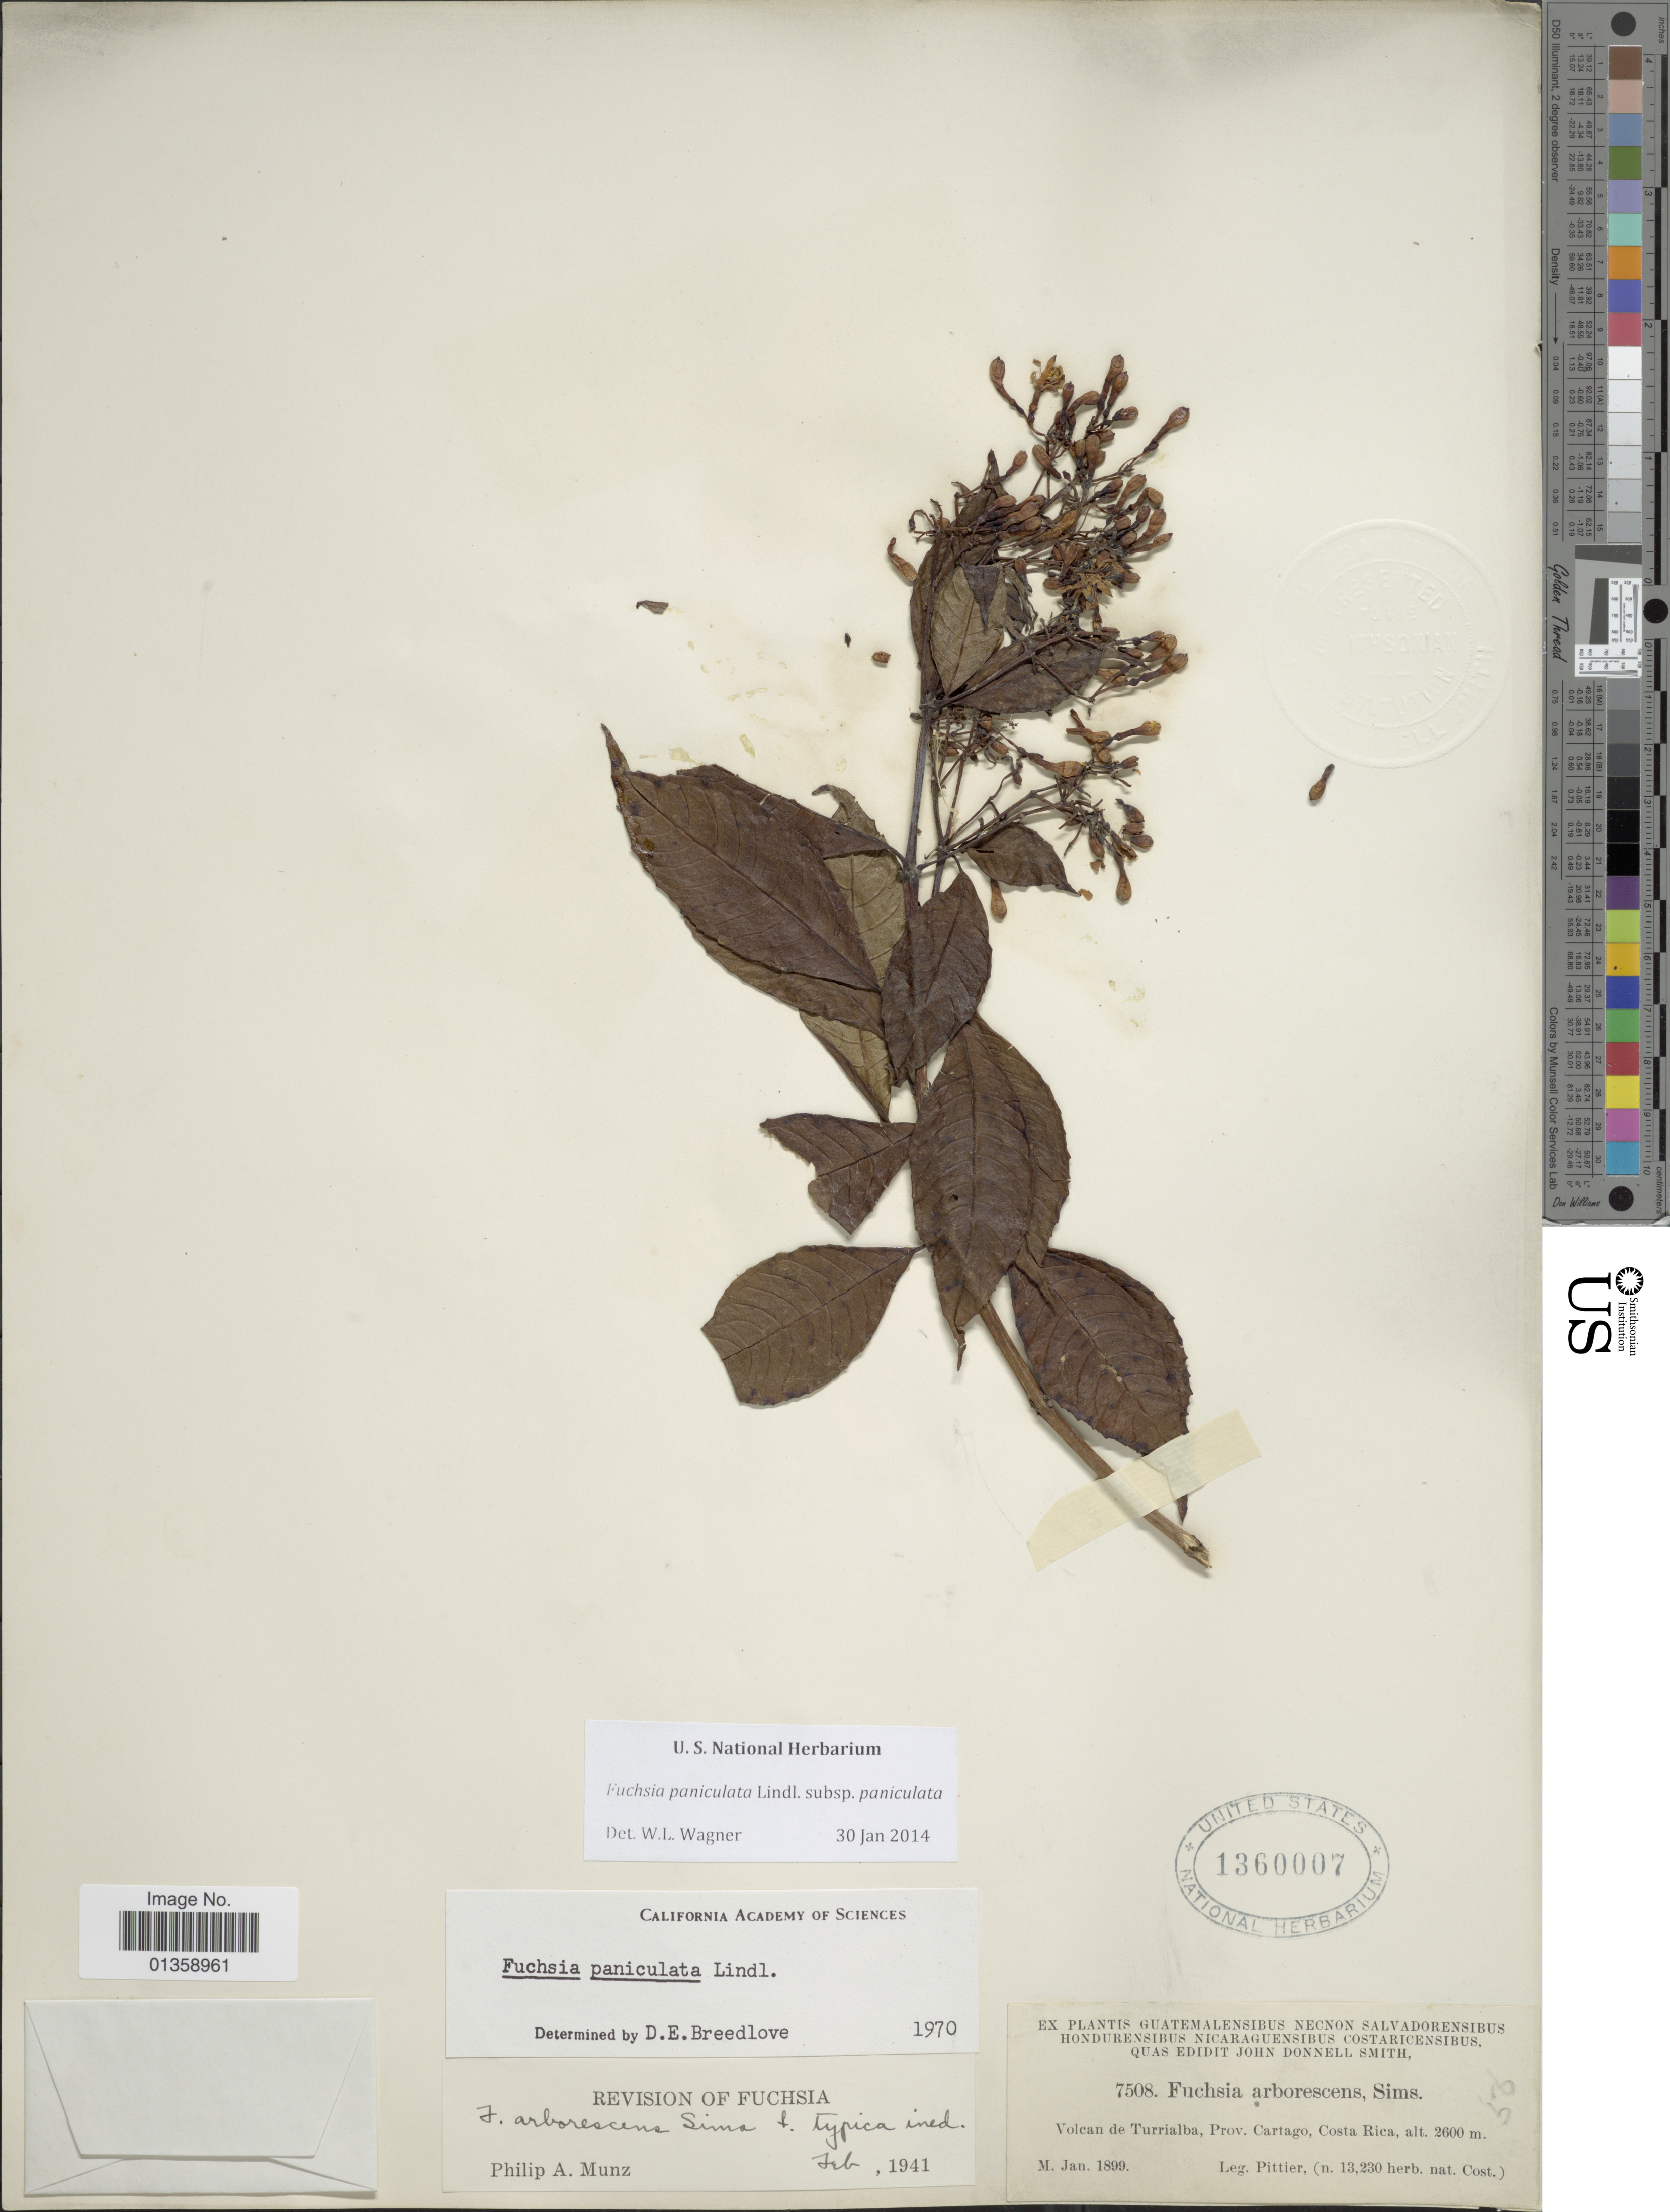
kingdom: Plantae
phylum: Tracheophyta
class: Magnoliopsida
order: Myrtales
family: Onagraceae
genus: Fuchsia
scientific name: Fuchsia paniculata subsp. paniculata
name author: Lindl.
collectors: Pittier, --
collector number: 7508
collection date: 1899-01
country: Costa Rica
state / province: Cartago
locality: Volcan de Turrialba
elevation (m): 2600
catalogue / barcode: US 1360007